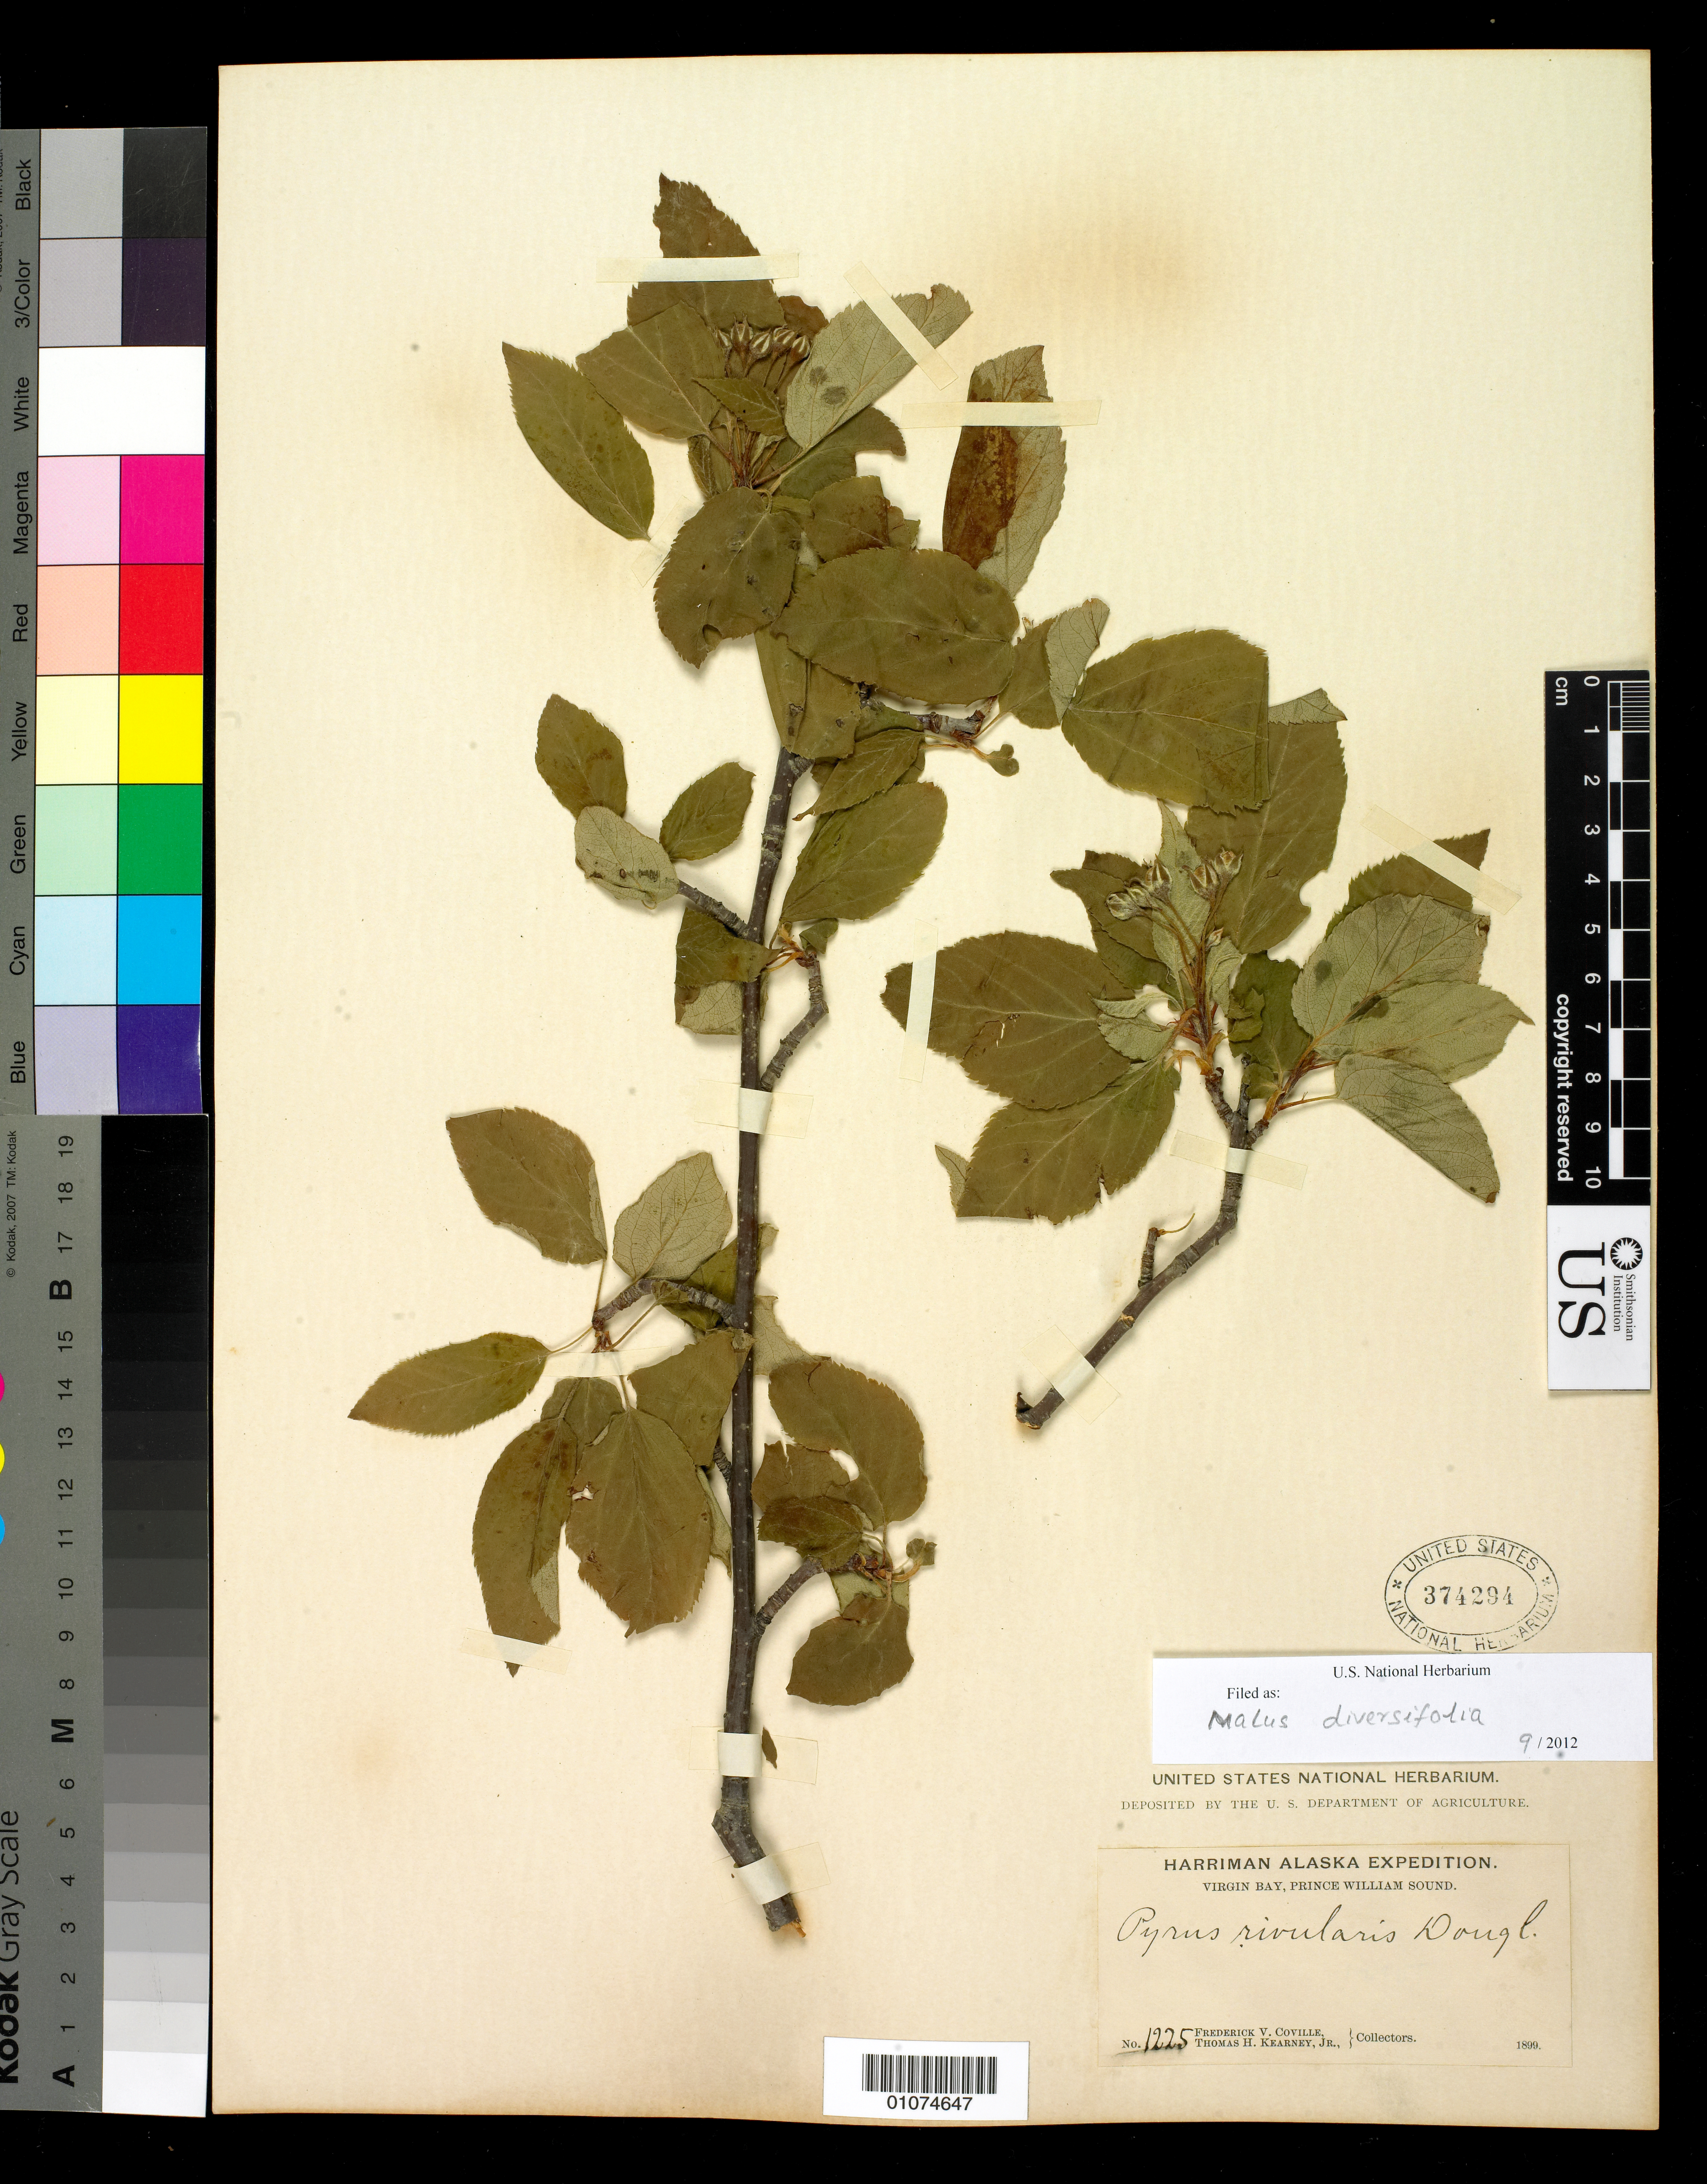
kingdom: Plantae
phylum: Tracheophyta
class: Magnoliopsida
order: Rosales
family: Rosaceae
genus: Malus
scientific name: Malus diversifolia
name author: (Bong.) M. Roem.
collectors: F. V. Coville & T. H. Kearney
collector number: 1225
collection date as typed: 1899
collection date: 1899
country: United States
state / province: Alaska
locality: Virgin Bay, Prince William Sound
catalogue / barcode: US 374294